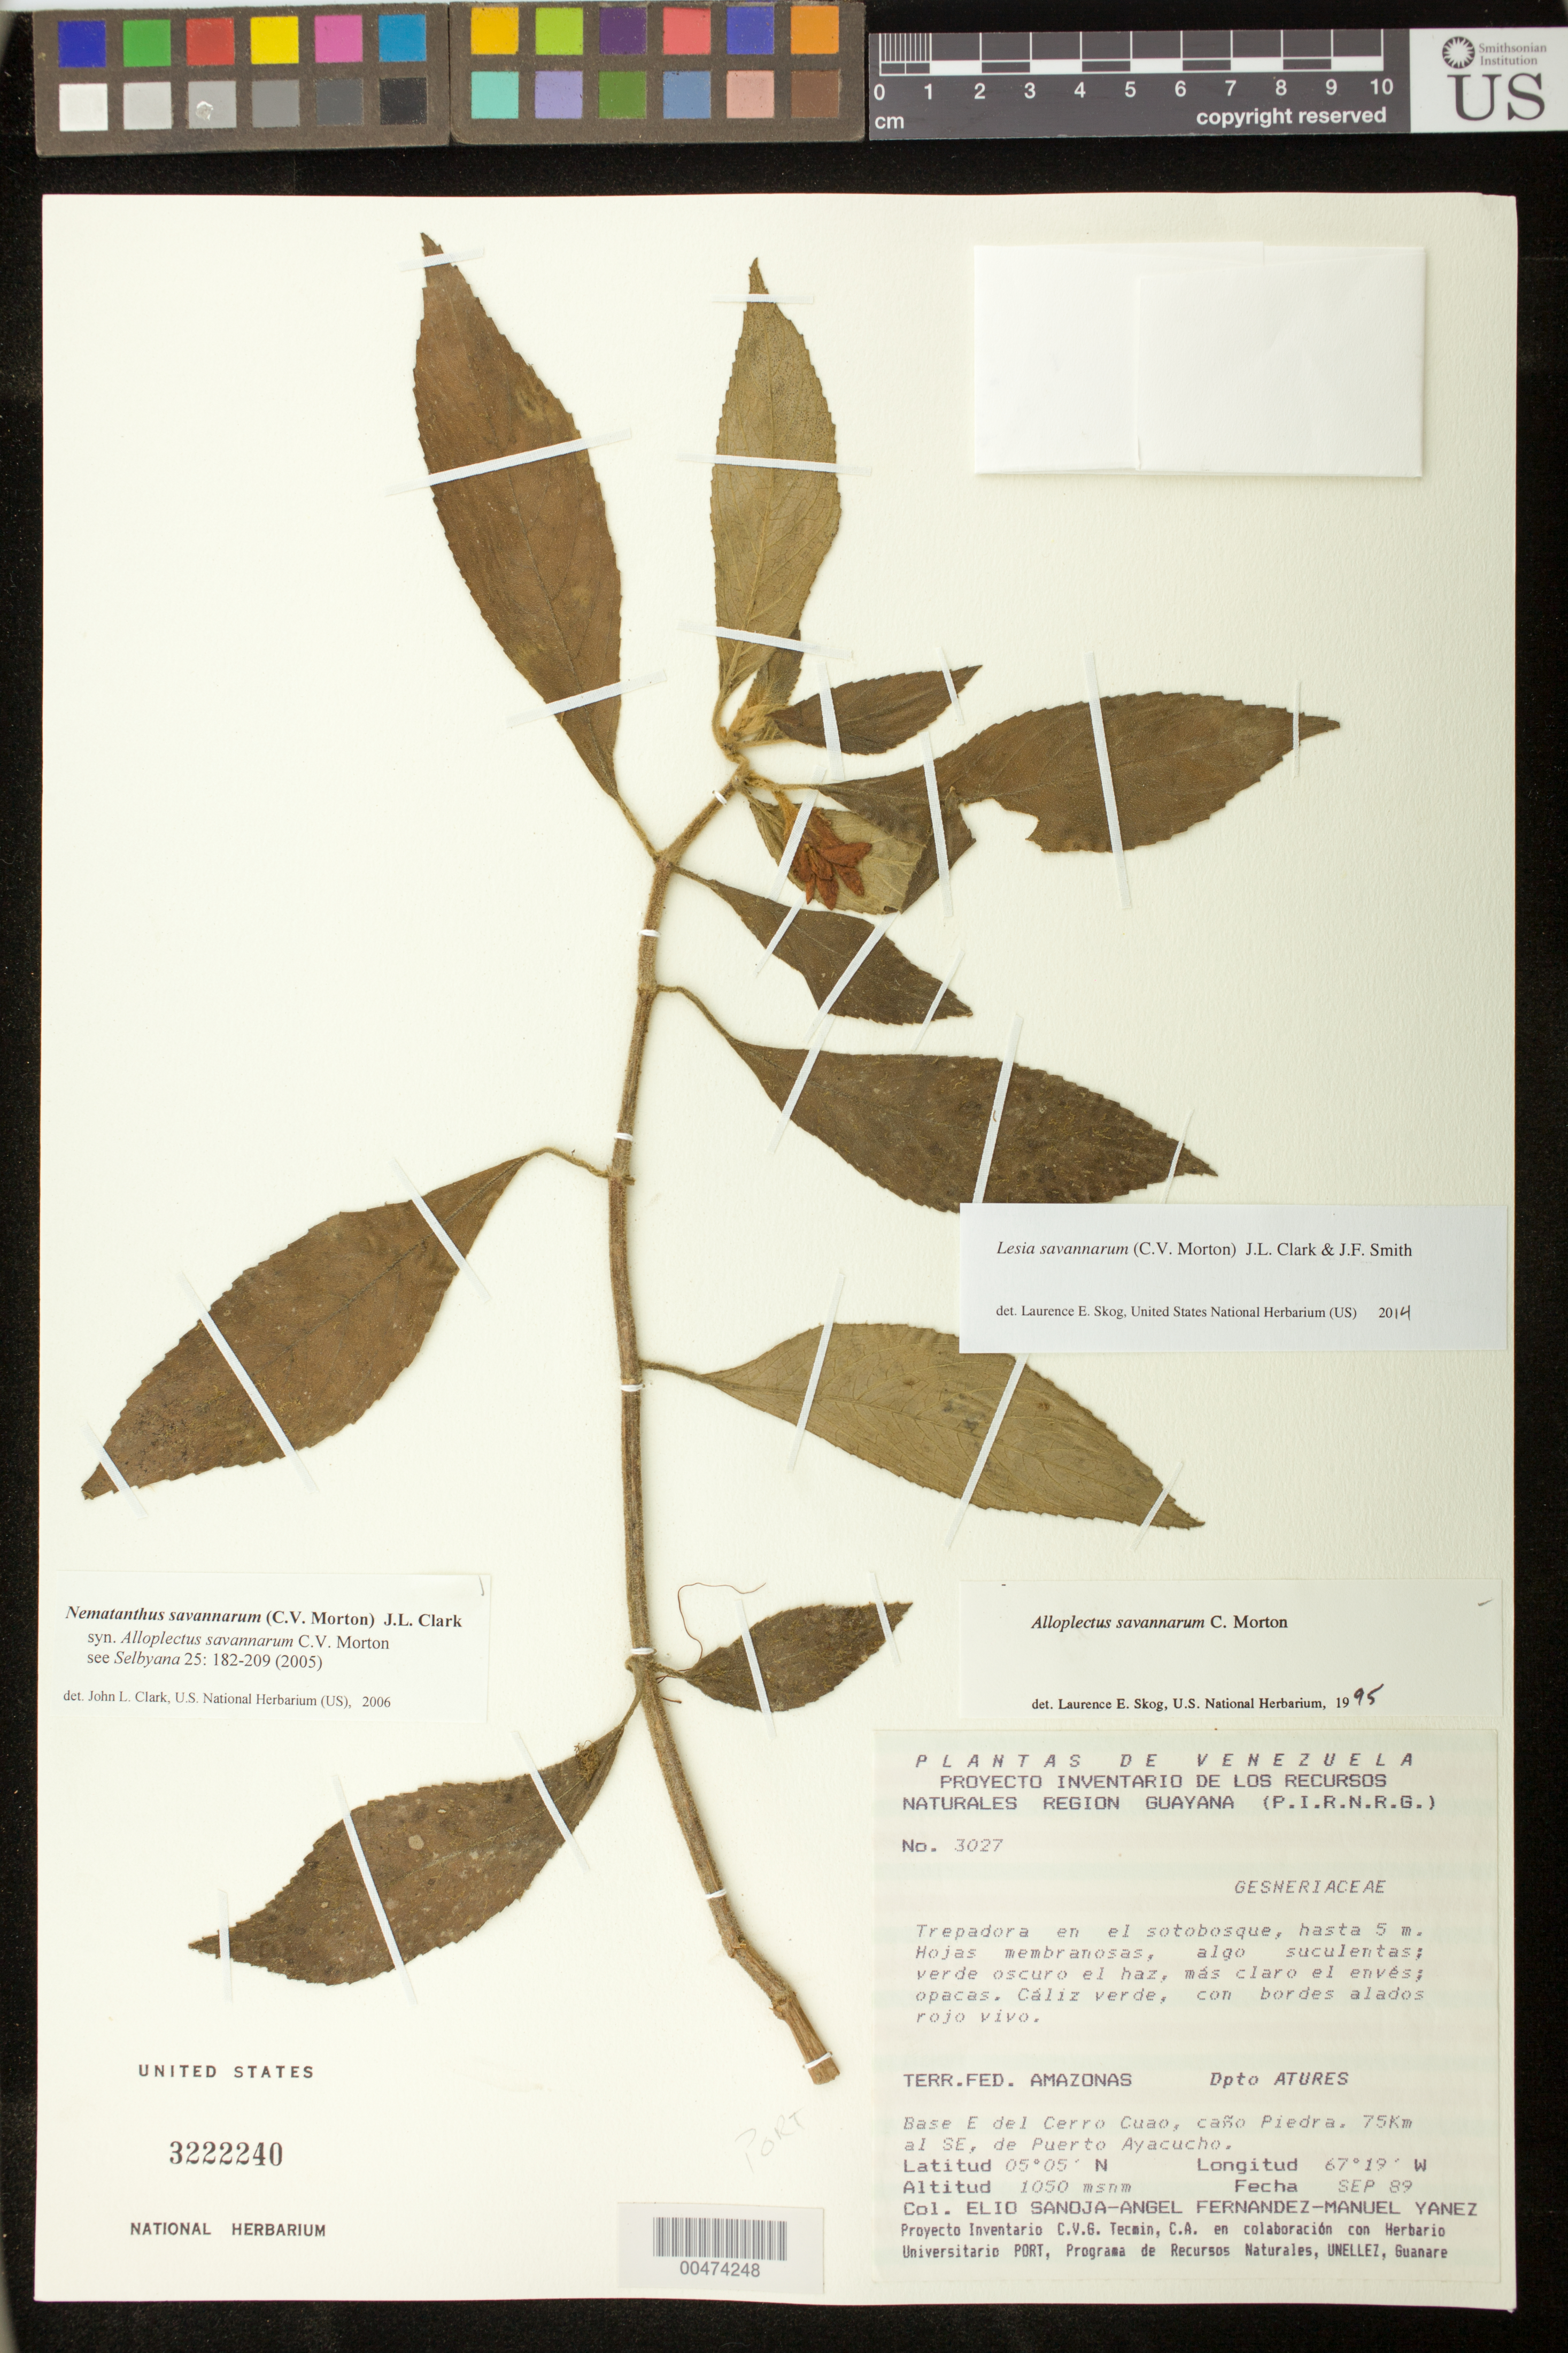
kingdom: Plantae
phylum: Tracheophyta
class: Magnoliopsida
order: Lamiales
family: Gesneriaceae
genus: Lesia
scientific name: Lesia savannarum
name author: (C.V. Morton) J.L. Clark & J.F. Sm.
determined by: Skog, Laurence E.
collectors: E. Sanoja, A. Fernandez & M. Yanez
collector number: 3027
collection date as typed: Sep 1989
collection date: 1989-09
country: Venezuela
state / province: Amazonas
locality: Dpto. Atures, Base E del Cerro Cuao, caño Piedra, 75 km al SE, de Puerto Ayacucho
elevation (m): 1050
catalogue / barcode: US 3222240